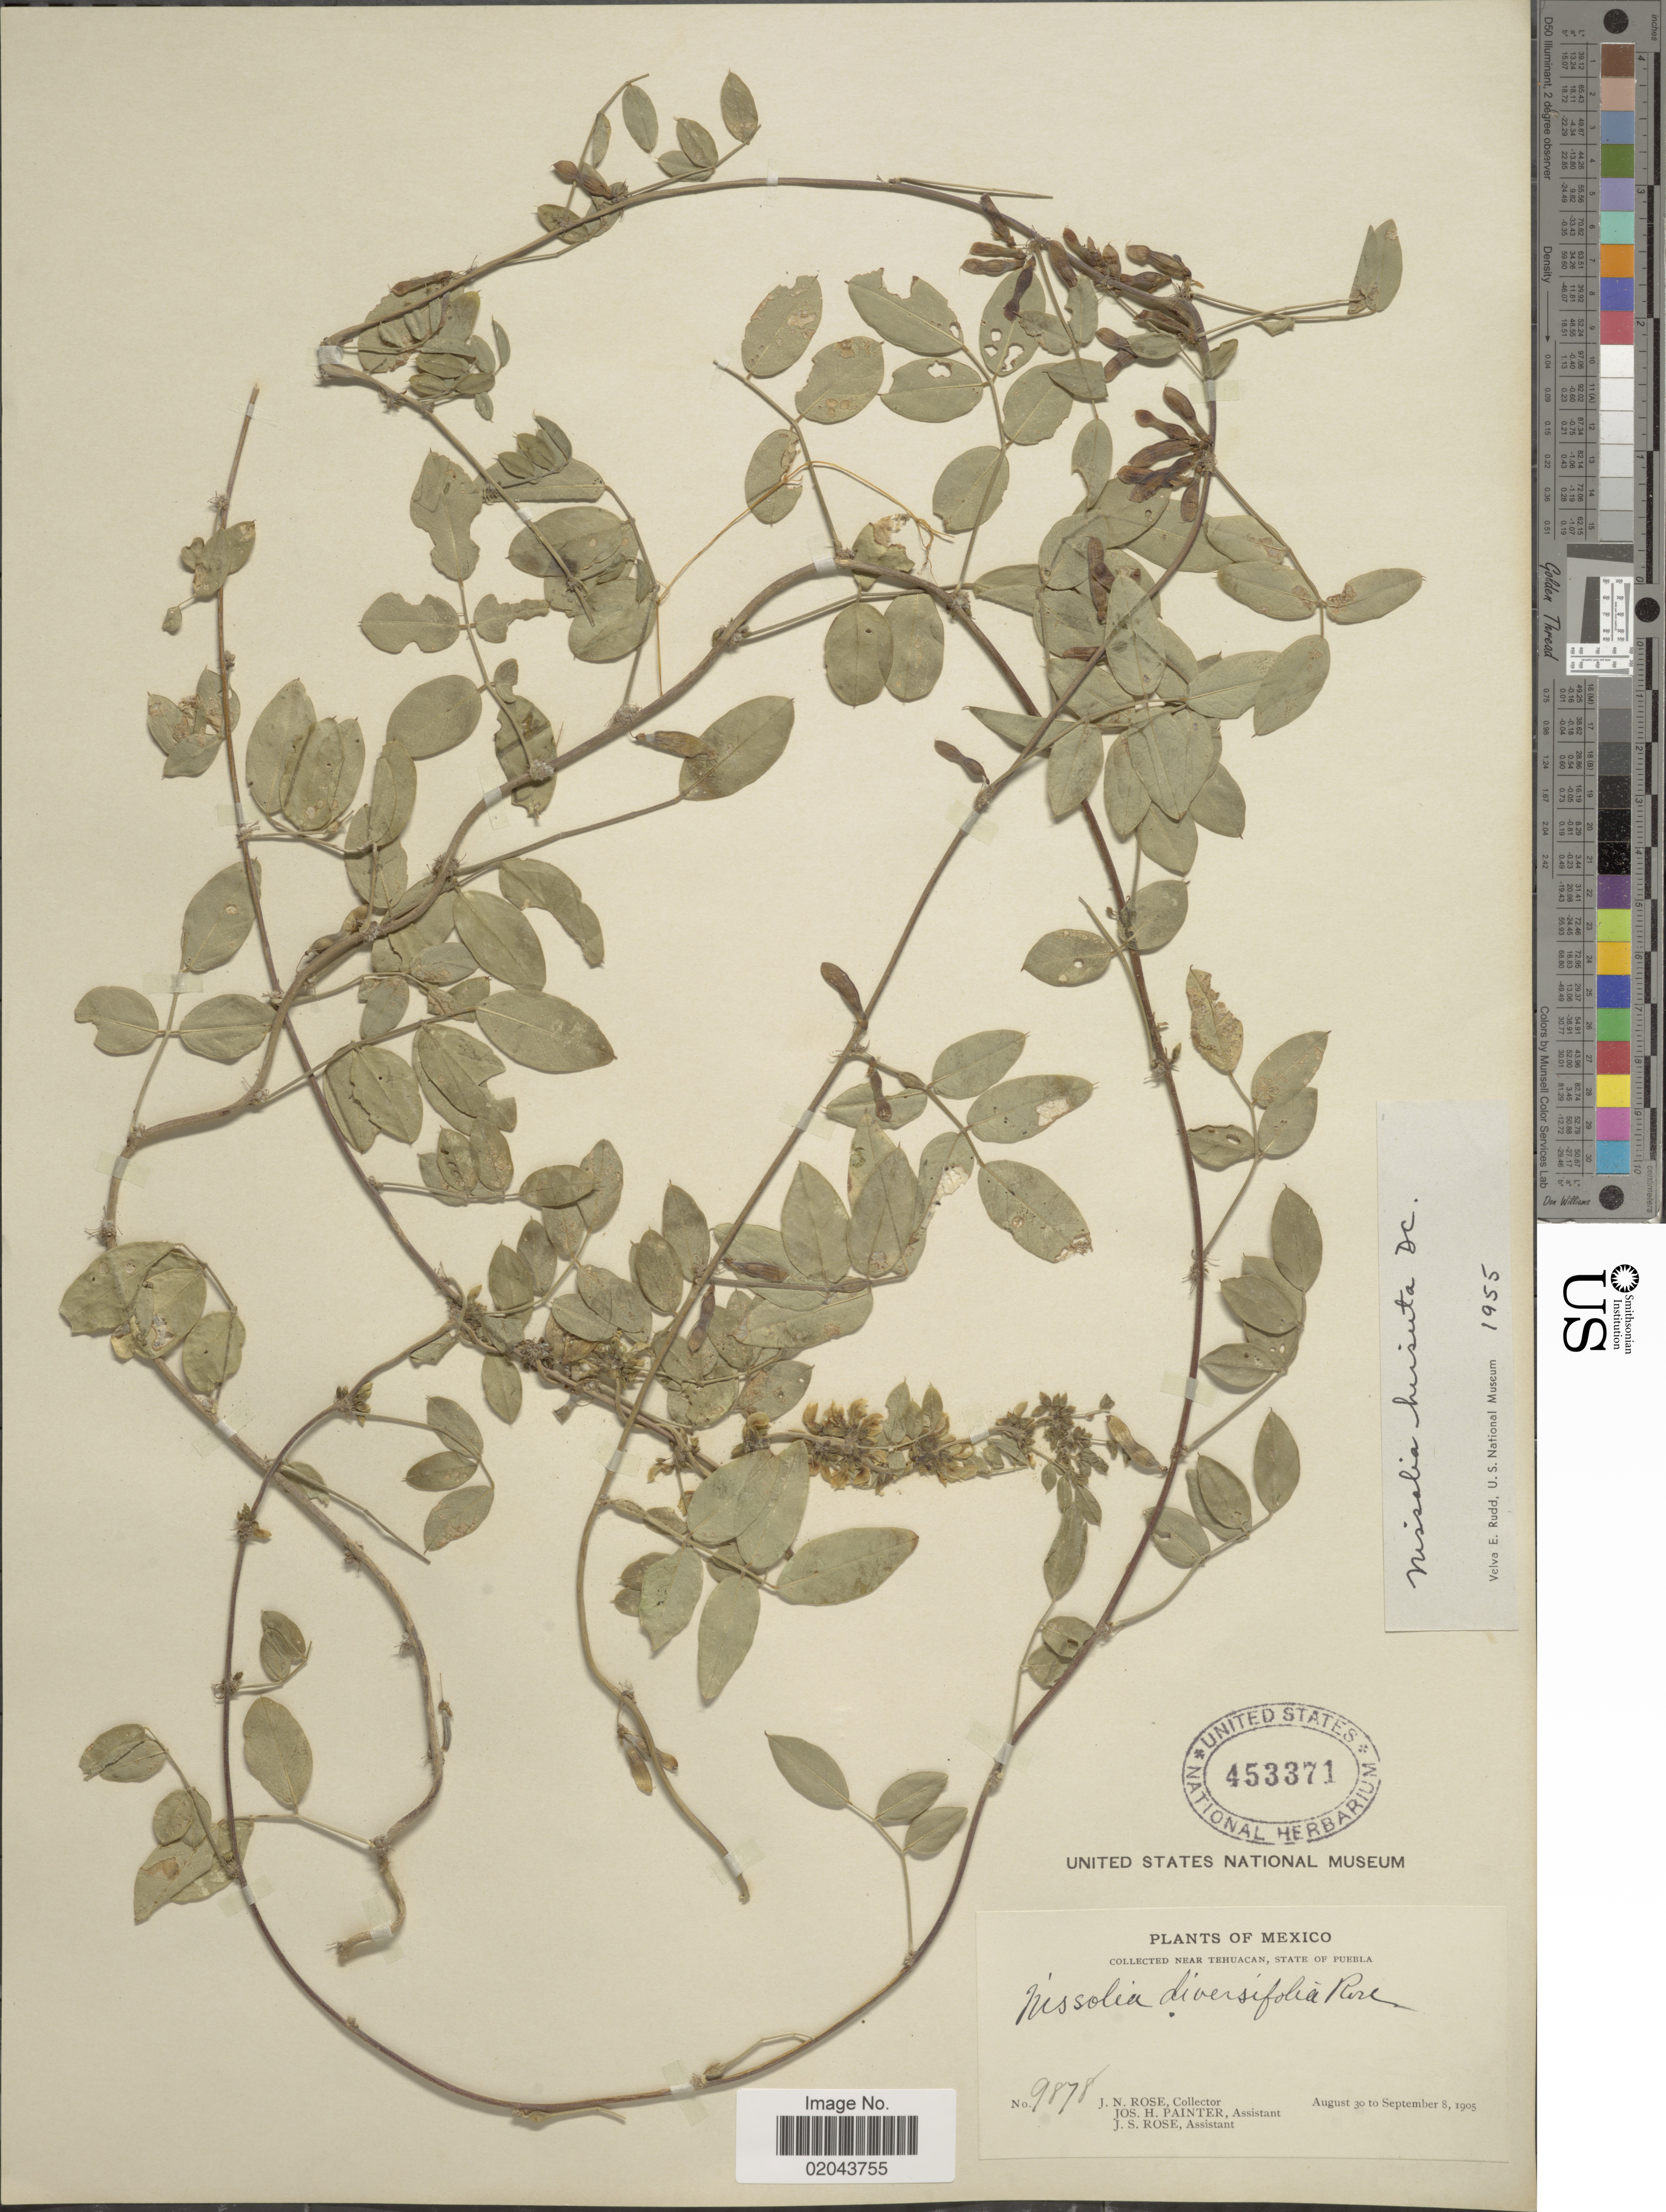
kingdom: Plantae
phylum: Tracheophyta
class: Magnoliopsida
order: Fabales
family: Fabaceae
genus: Nissolia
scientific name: Nissolia microptera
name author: Poir.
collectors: J. N. Rose, J. H. Painter & J. S. Rose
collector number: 9878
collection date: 1905-08-30/1905-09-08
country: Mexico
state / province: Puebla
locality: Near Tehuacan.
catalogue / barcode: US 453371